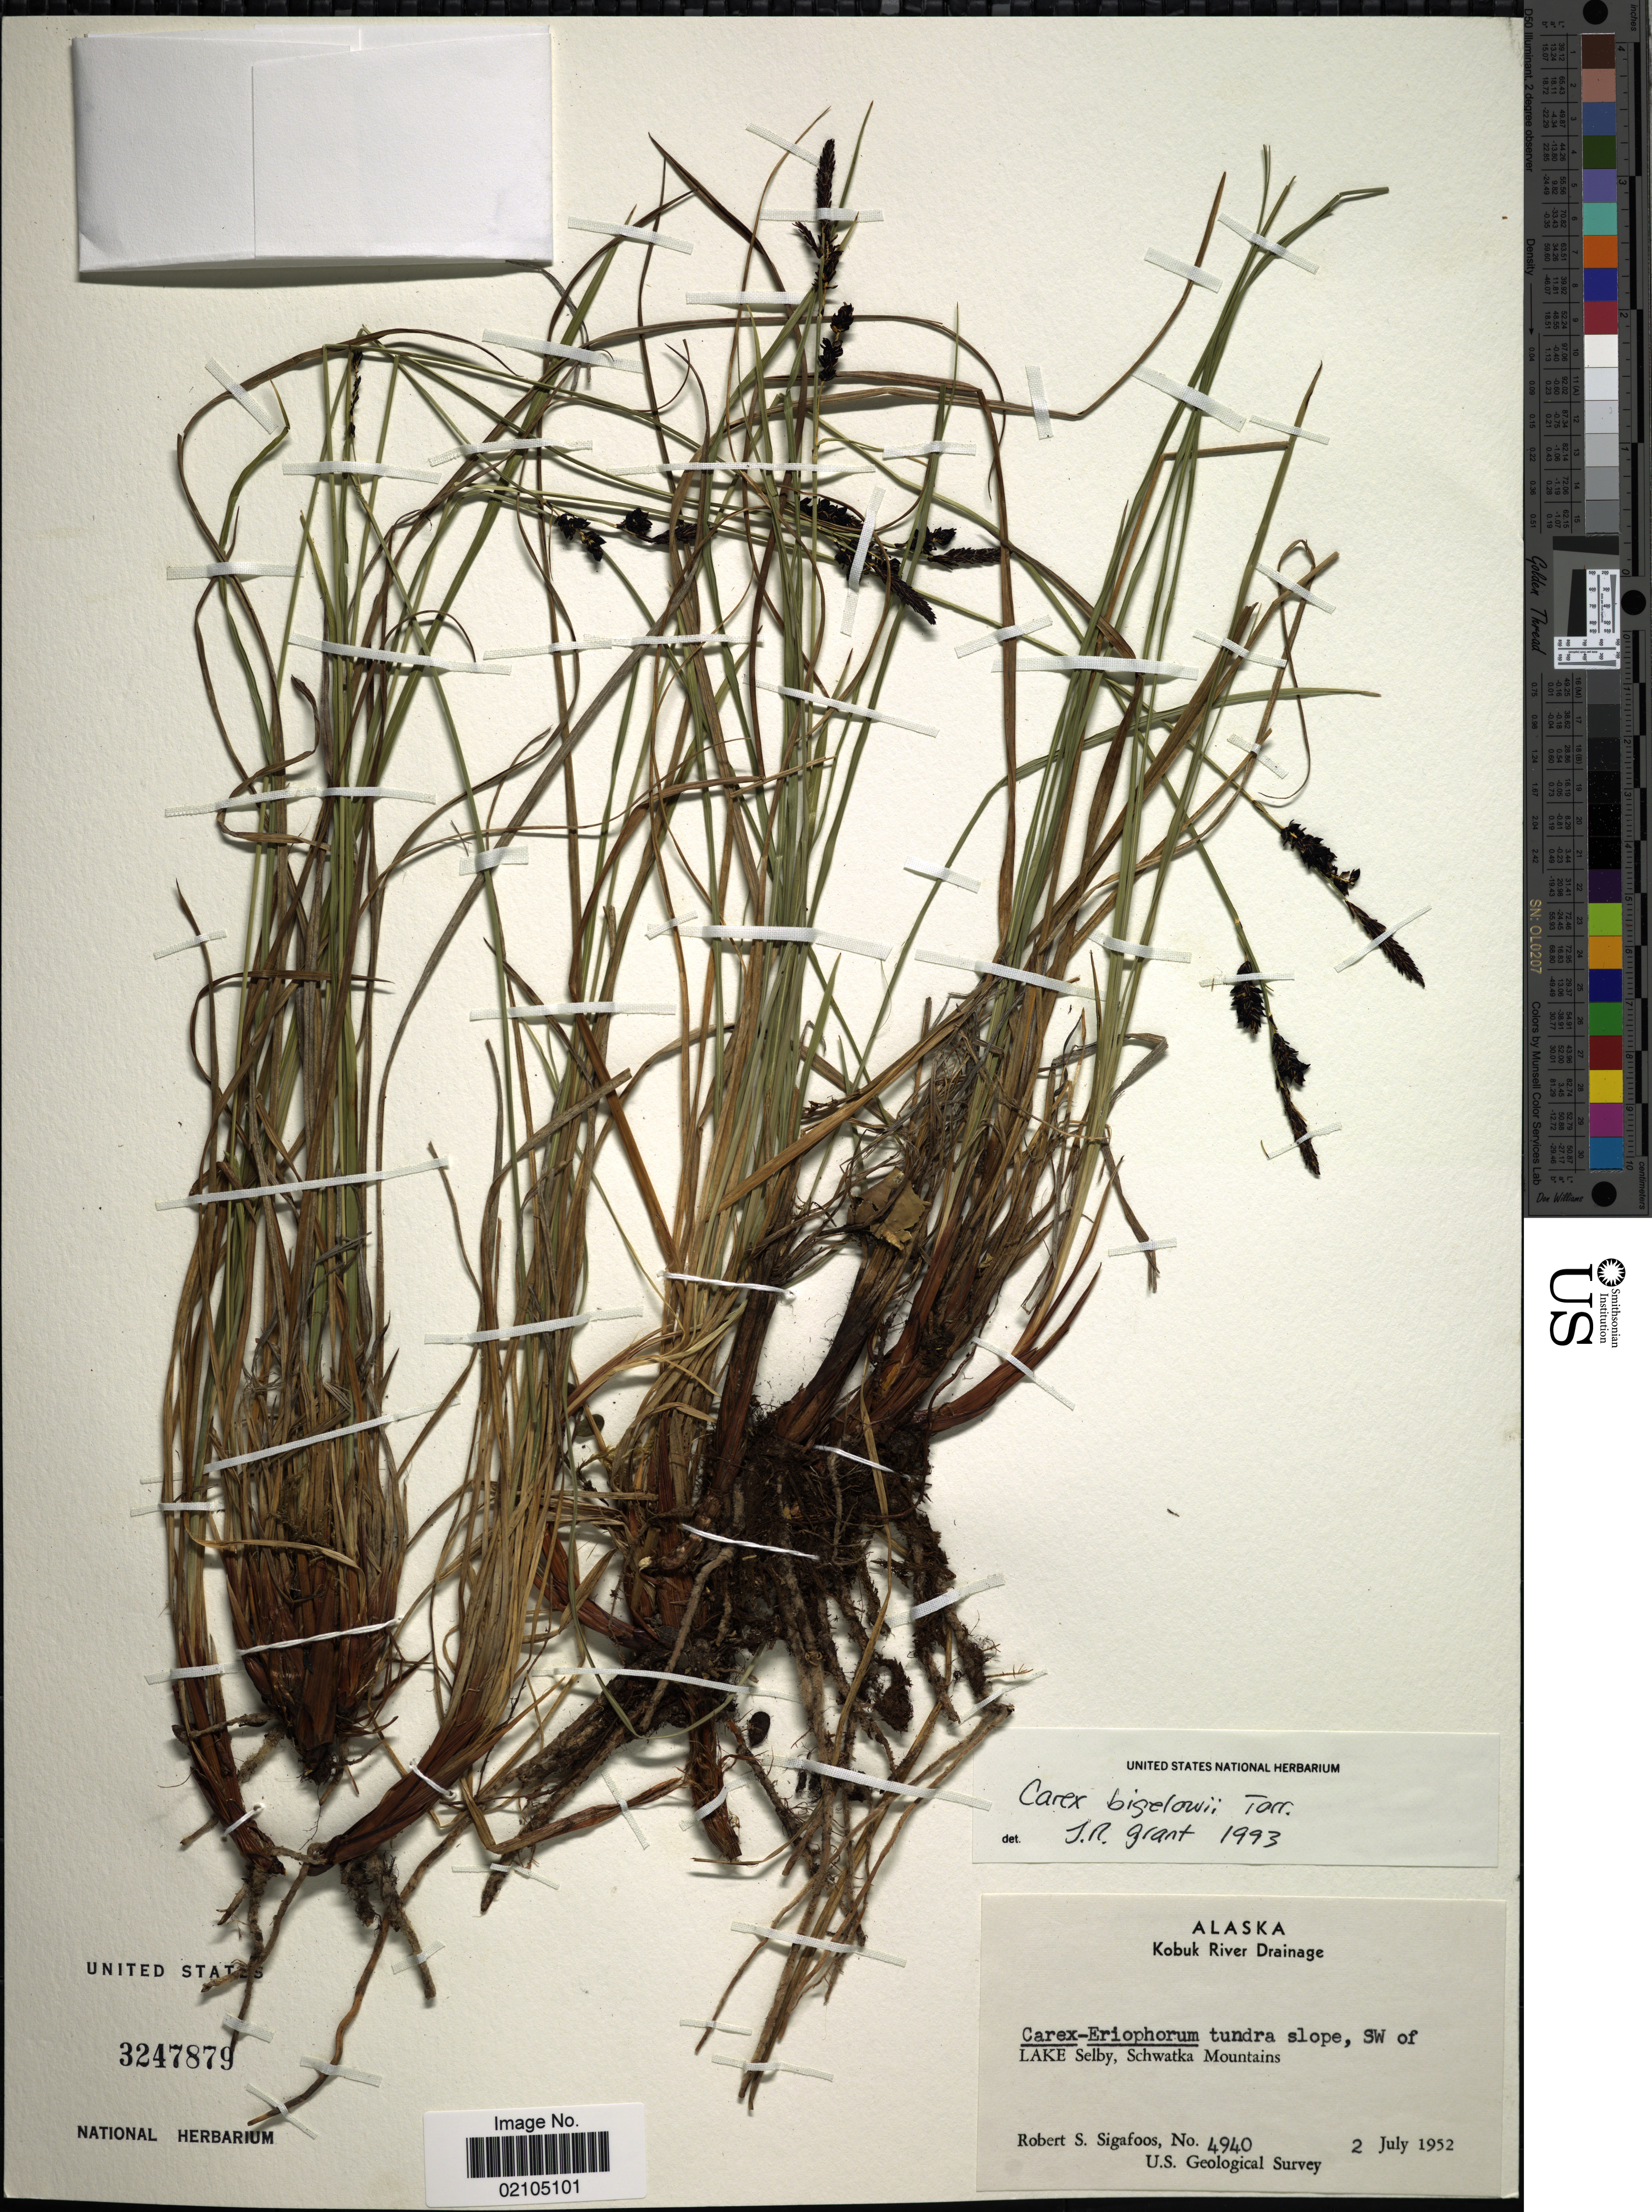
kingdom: Plantae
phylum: Tracheophyta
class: Liliopsida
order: Poales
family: Cyperaceae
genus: Carex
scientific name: Carex bigelowii subsp. lugens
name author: (Holm) T.V. Egorova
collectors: R. Sigafoos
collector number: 4940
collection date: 1952-07-02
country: United States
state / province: Alaska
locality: Konuk River Drainage. Tundra slope, SW of lake Selby, Schwatka Mountains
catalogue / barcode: US 3247879